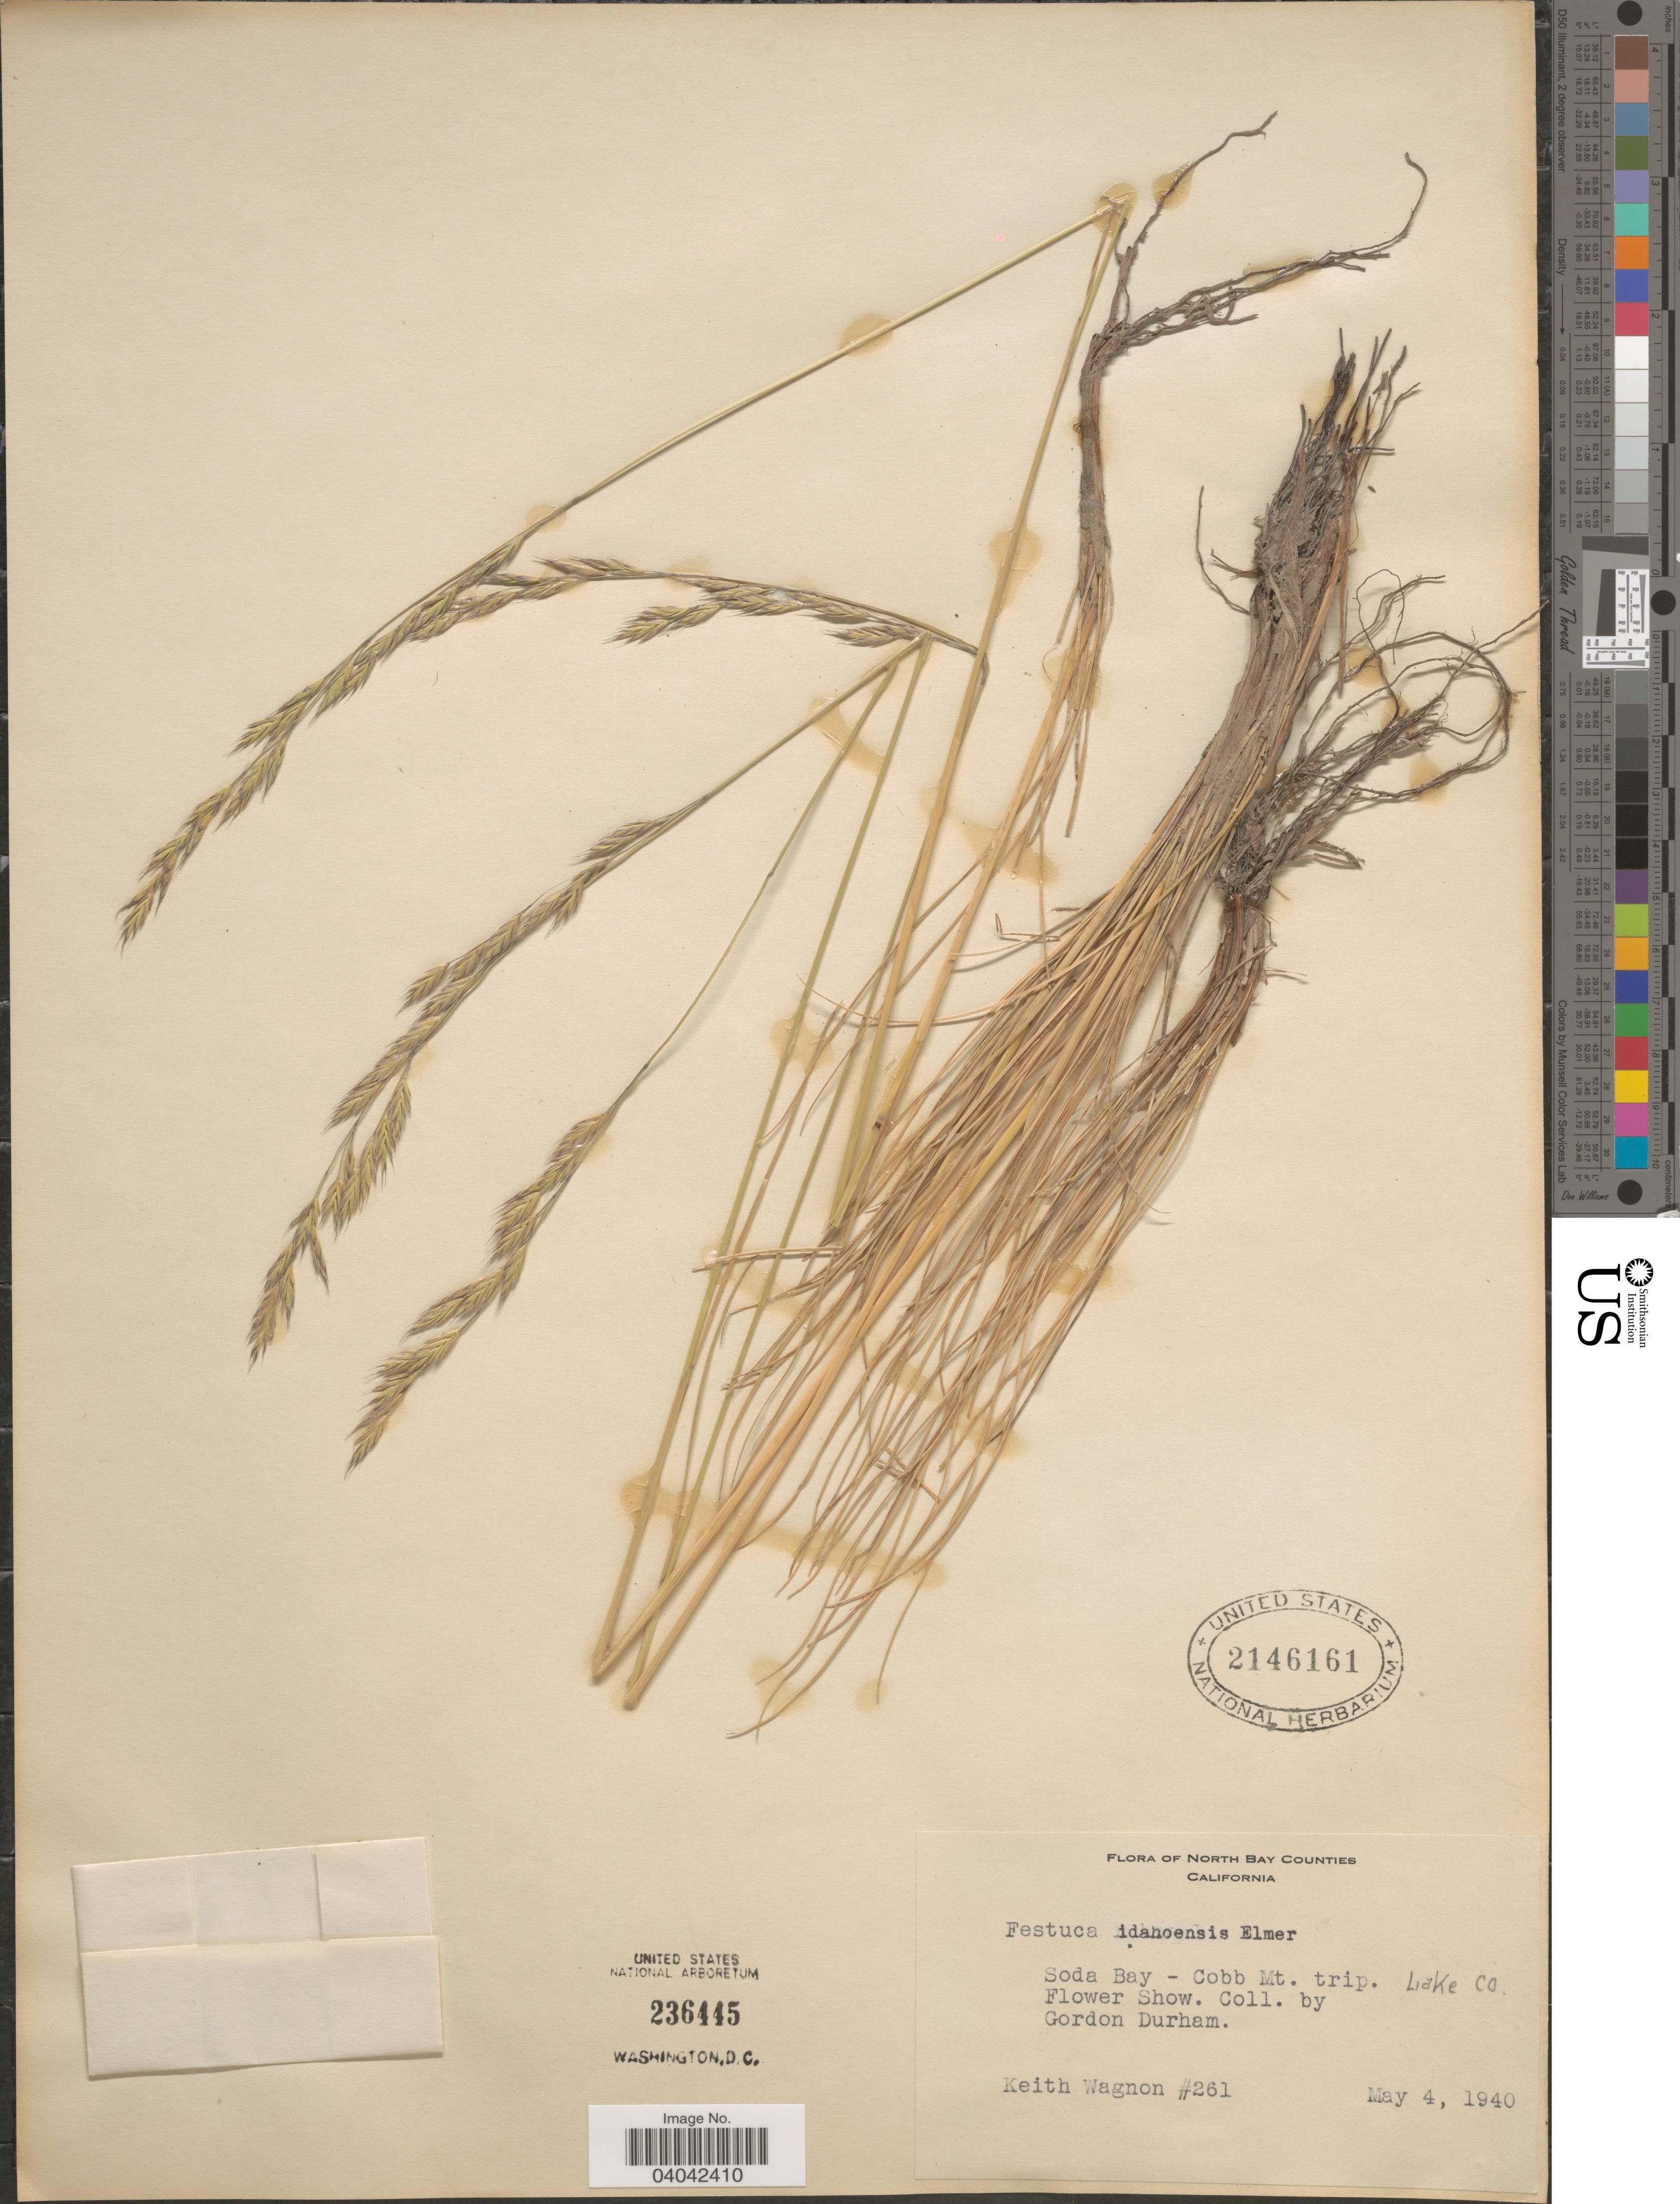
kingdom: Plantae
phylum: Tracheophyta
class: Liliopsida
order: Poales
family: Poaceae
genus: Festuca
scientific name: Festuca idahoensis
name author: Elmer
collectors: K. Wagnon & G. Durham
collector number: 261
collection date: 1940-05-04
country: United States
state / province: California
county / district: Lake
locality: North Bay Counties. Soda Bay - Cobb Mt. trip. Lake Co. Flower Show.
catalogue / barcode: US 2146161